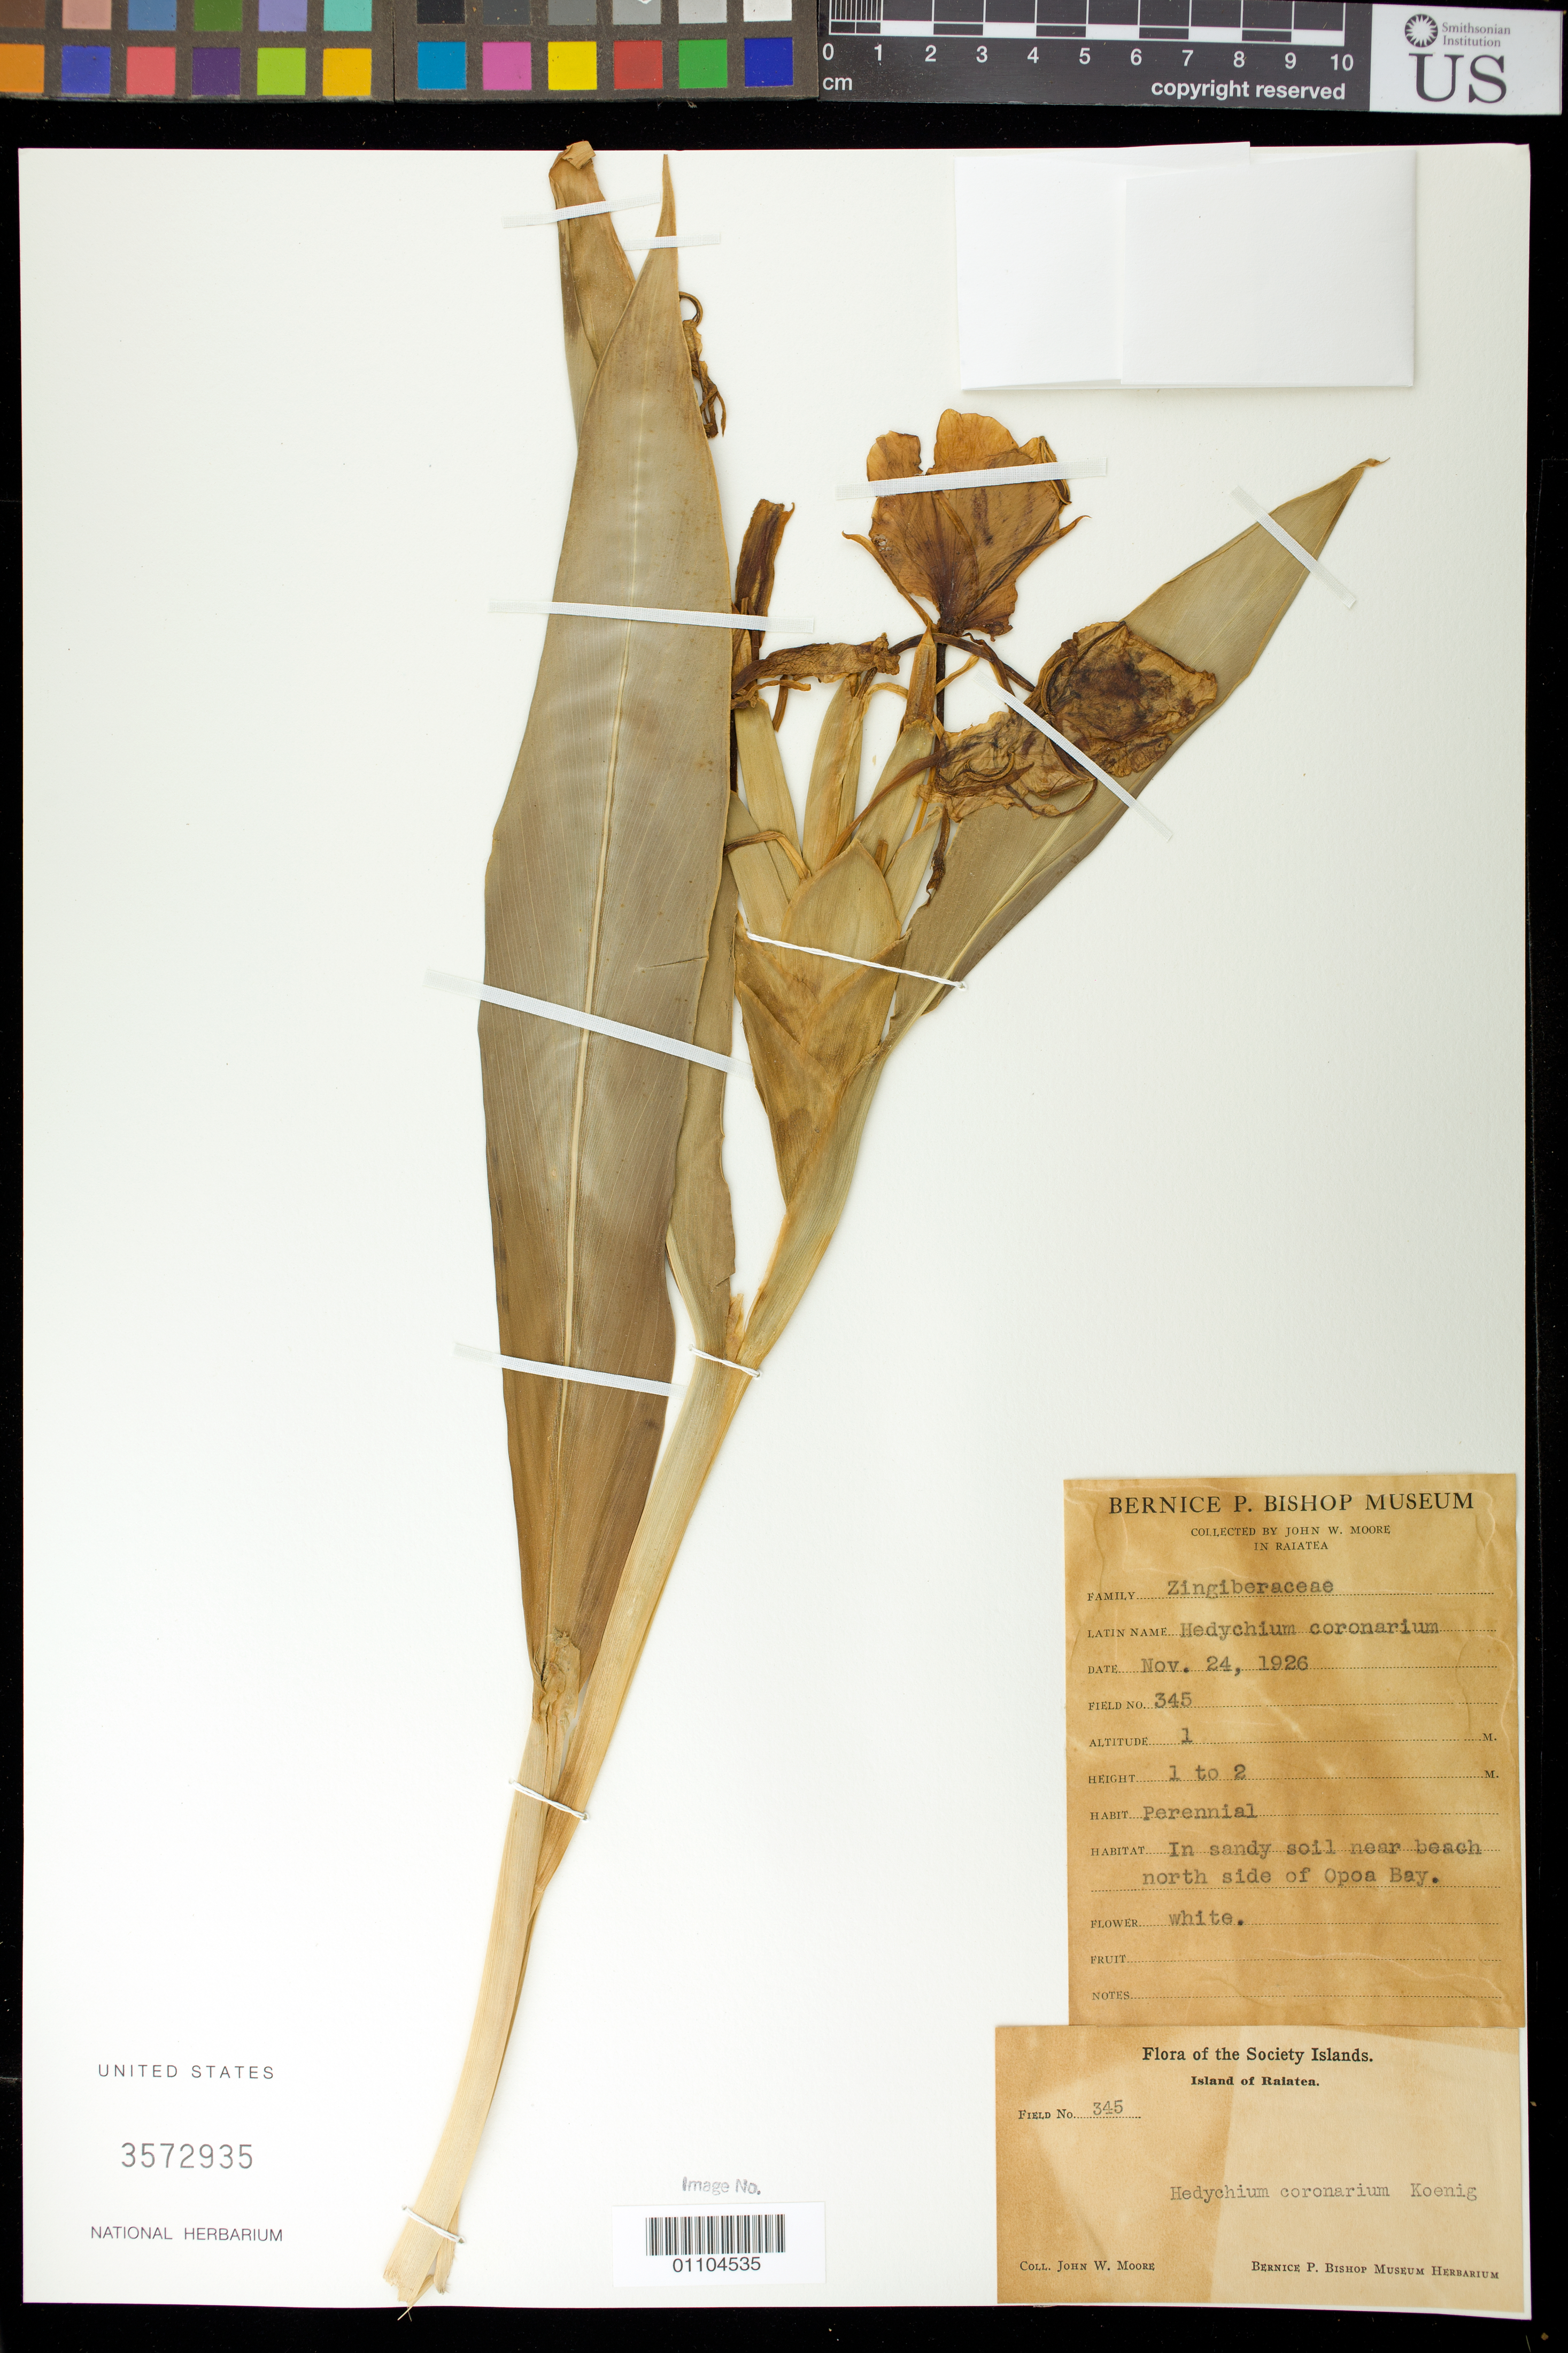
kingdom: Plantae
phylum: Tracheophyta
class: Liliopsida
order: Zingiberales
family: Zingiberaceae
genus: Hedychium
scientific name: Hedychium coronarium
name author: J. Koenig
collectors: J. Moore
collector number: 345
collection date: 1926-11-24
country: French Polynesia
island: Raiatea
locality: North side of Opoa Bay, Raiatea.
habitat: In sandy soil near beach.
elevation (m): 1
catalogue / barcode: US 3572935